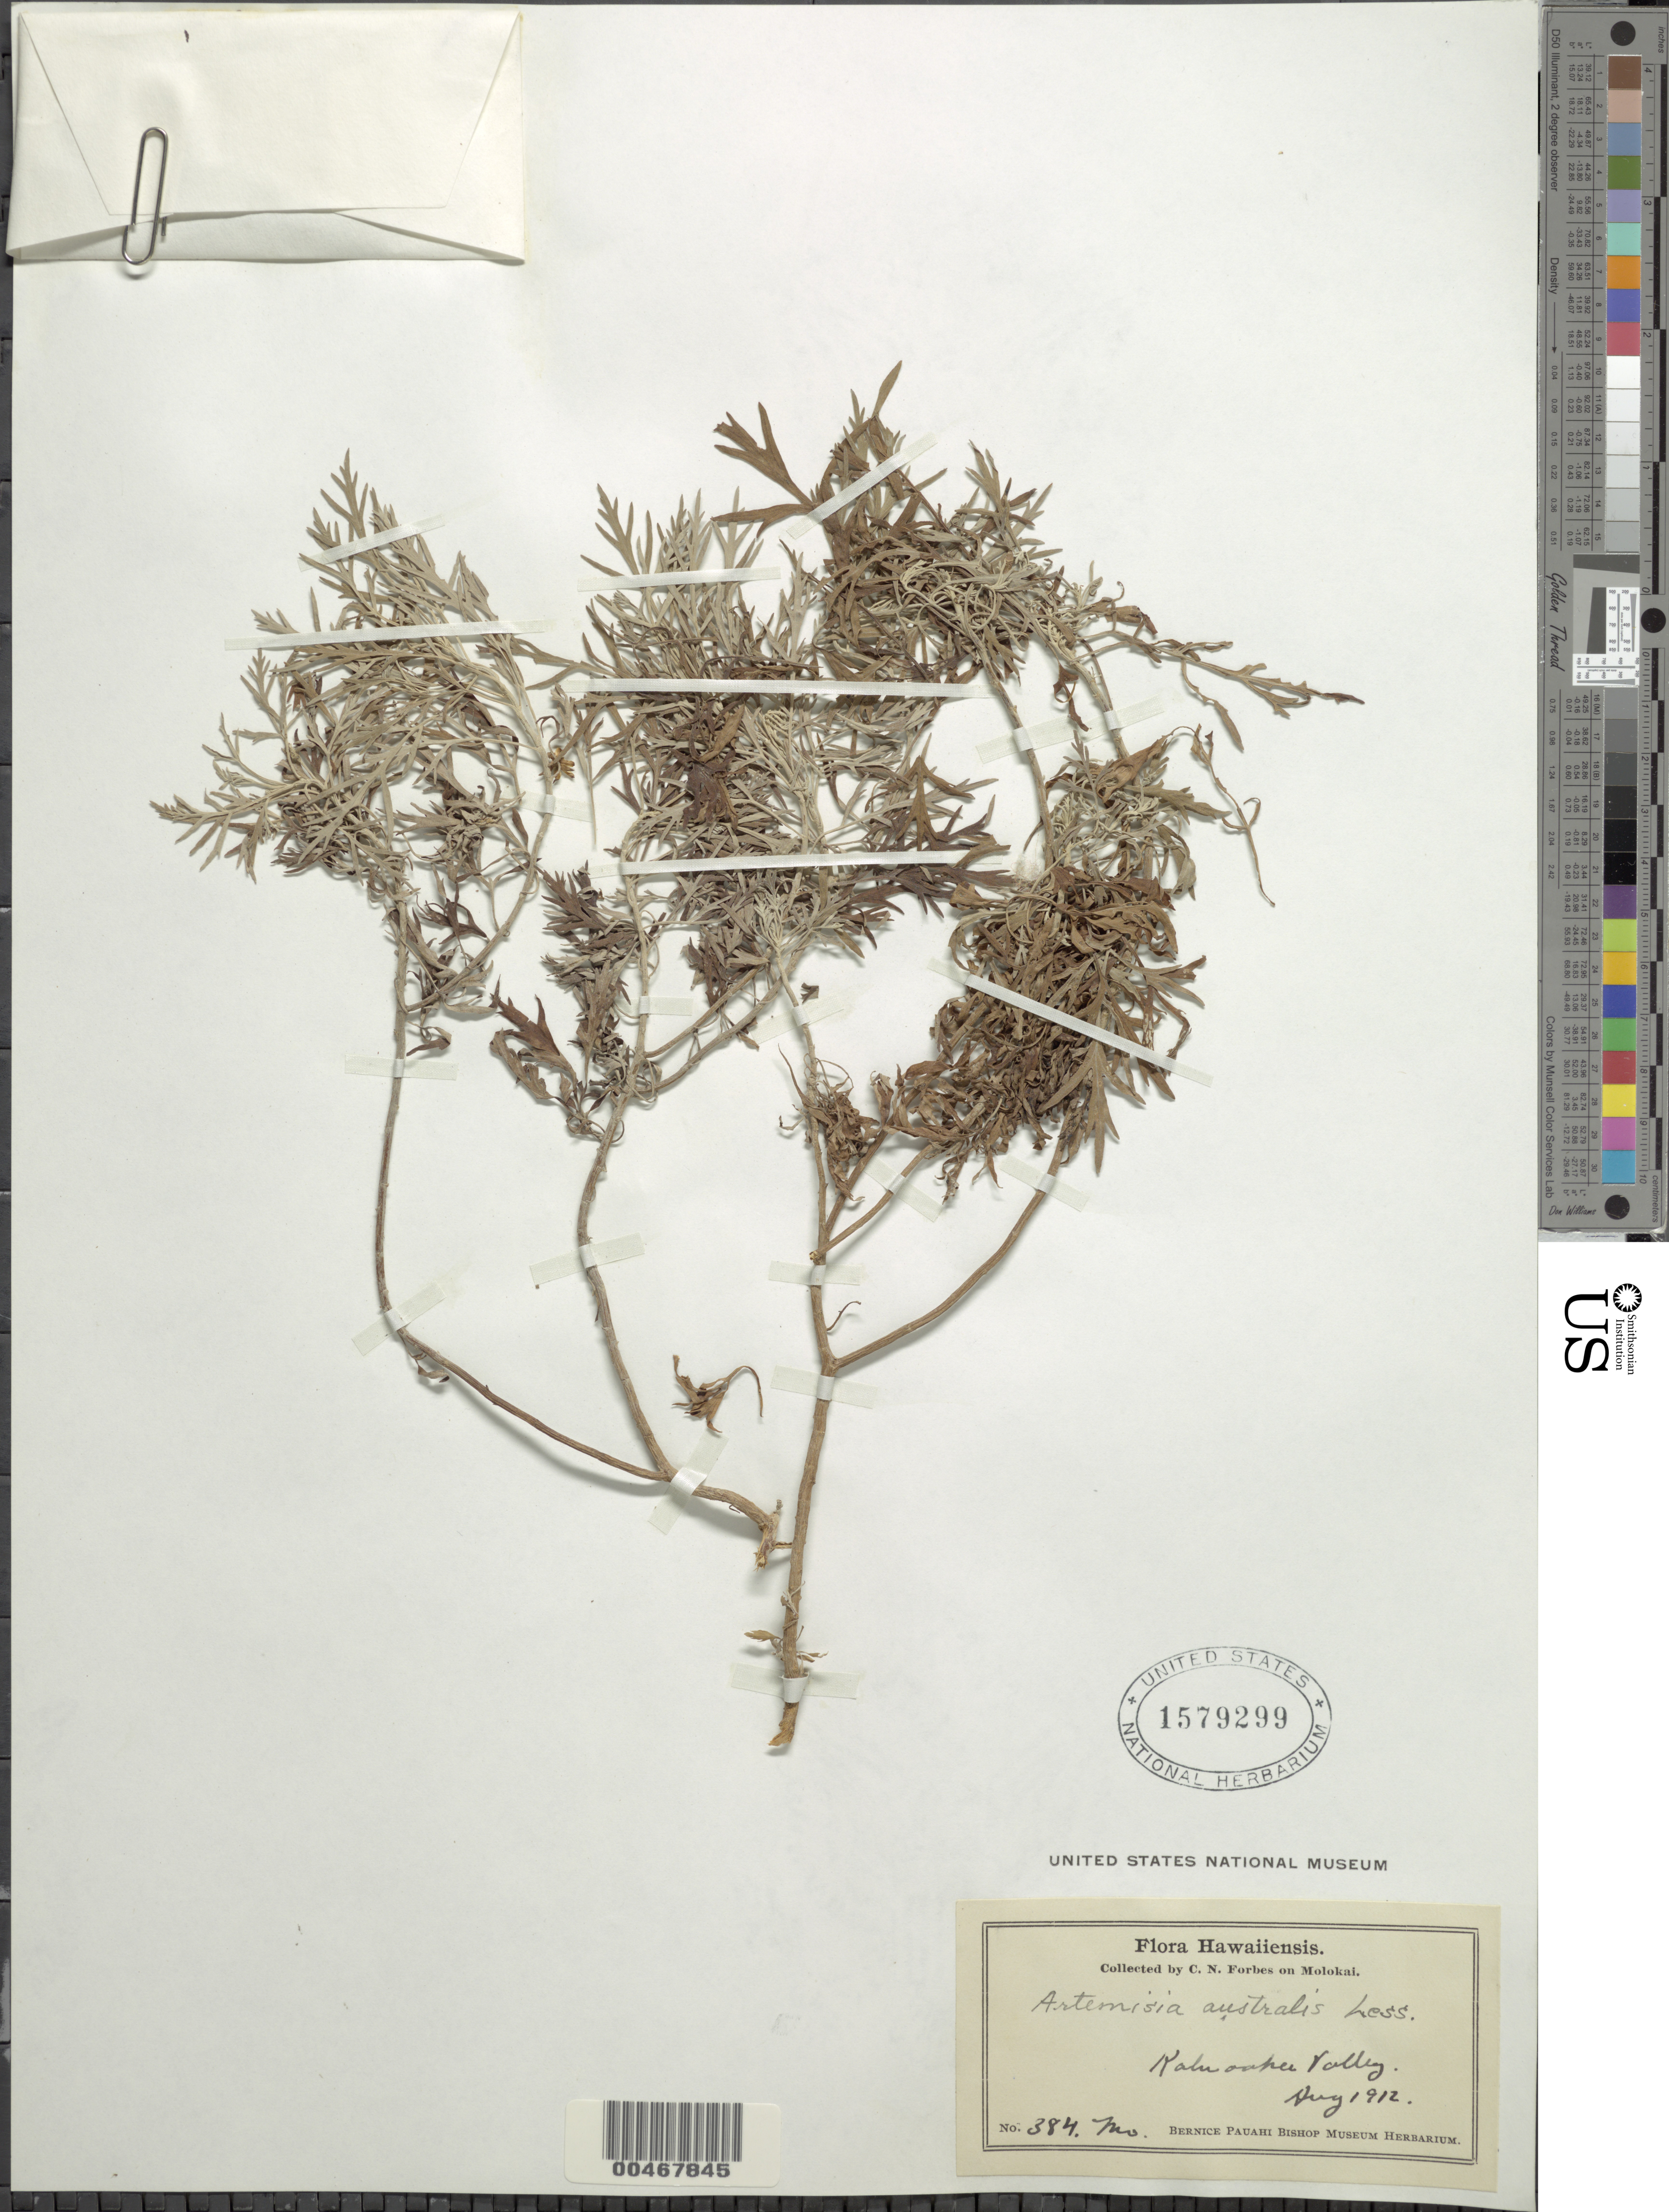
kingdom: Plantae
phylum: Tracheophyta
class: Magnoliopsida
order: Asterales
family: Asteraceae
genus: Artemisia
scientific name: Artemisia australis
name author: Less.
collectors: C. N. Forbes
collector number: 384.Mo.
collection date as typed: Aug 1912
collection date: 1912-08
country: United States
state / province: Hawaii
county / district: Maui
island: Moloka'i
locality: Kaluoohee Valley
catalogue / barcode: US 1579299